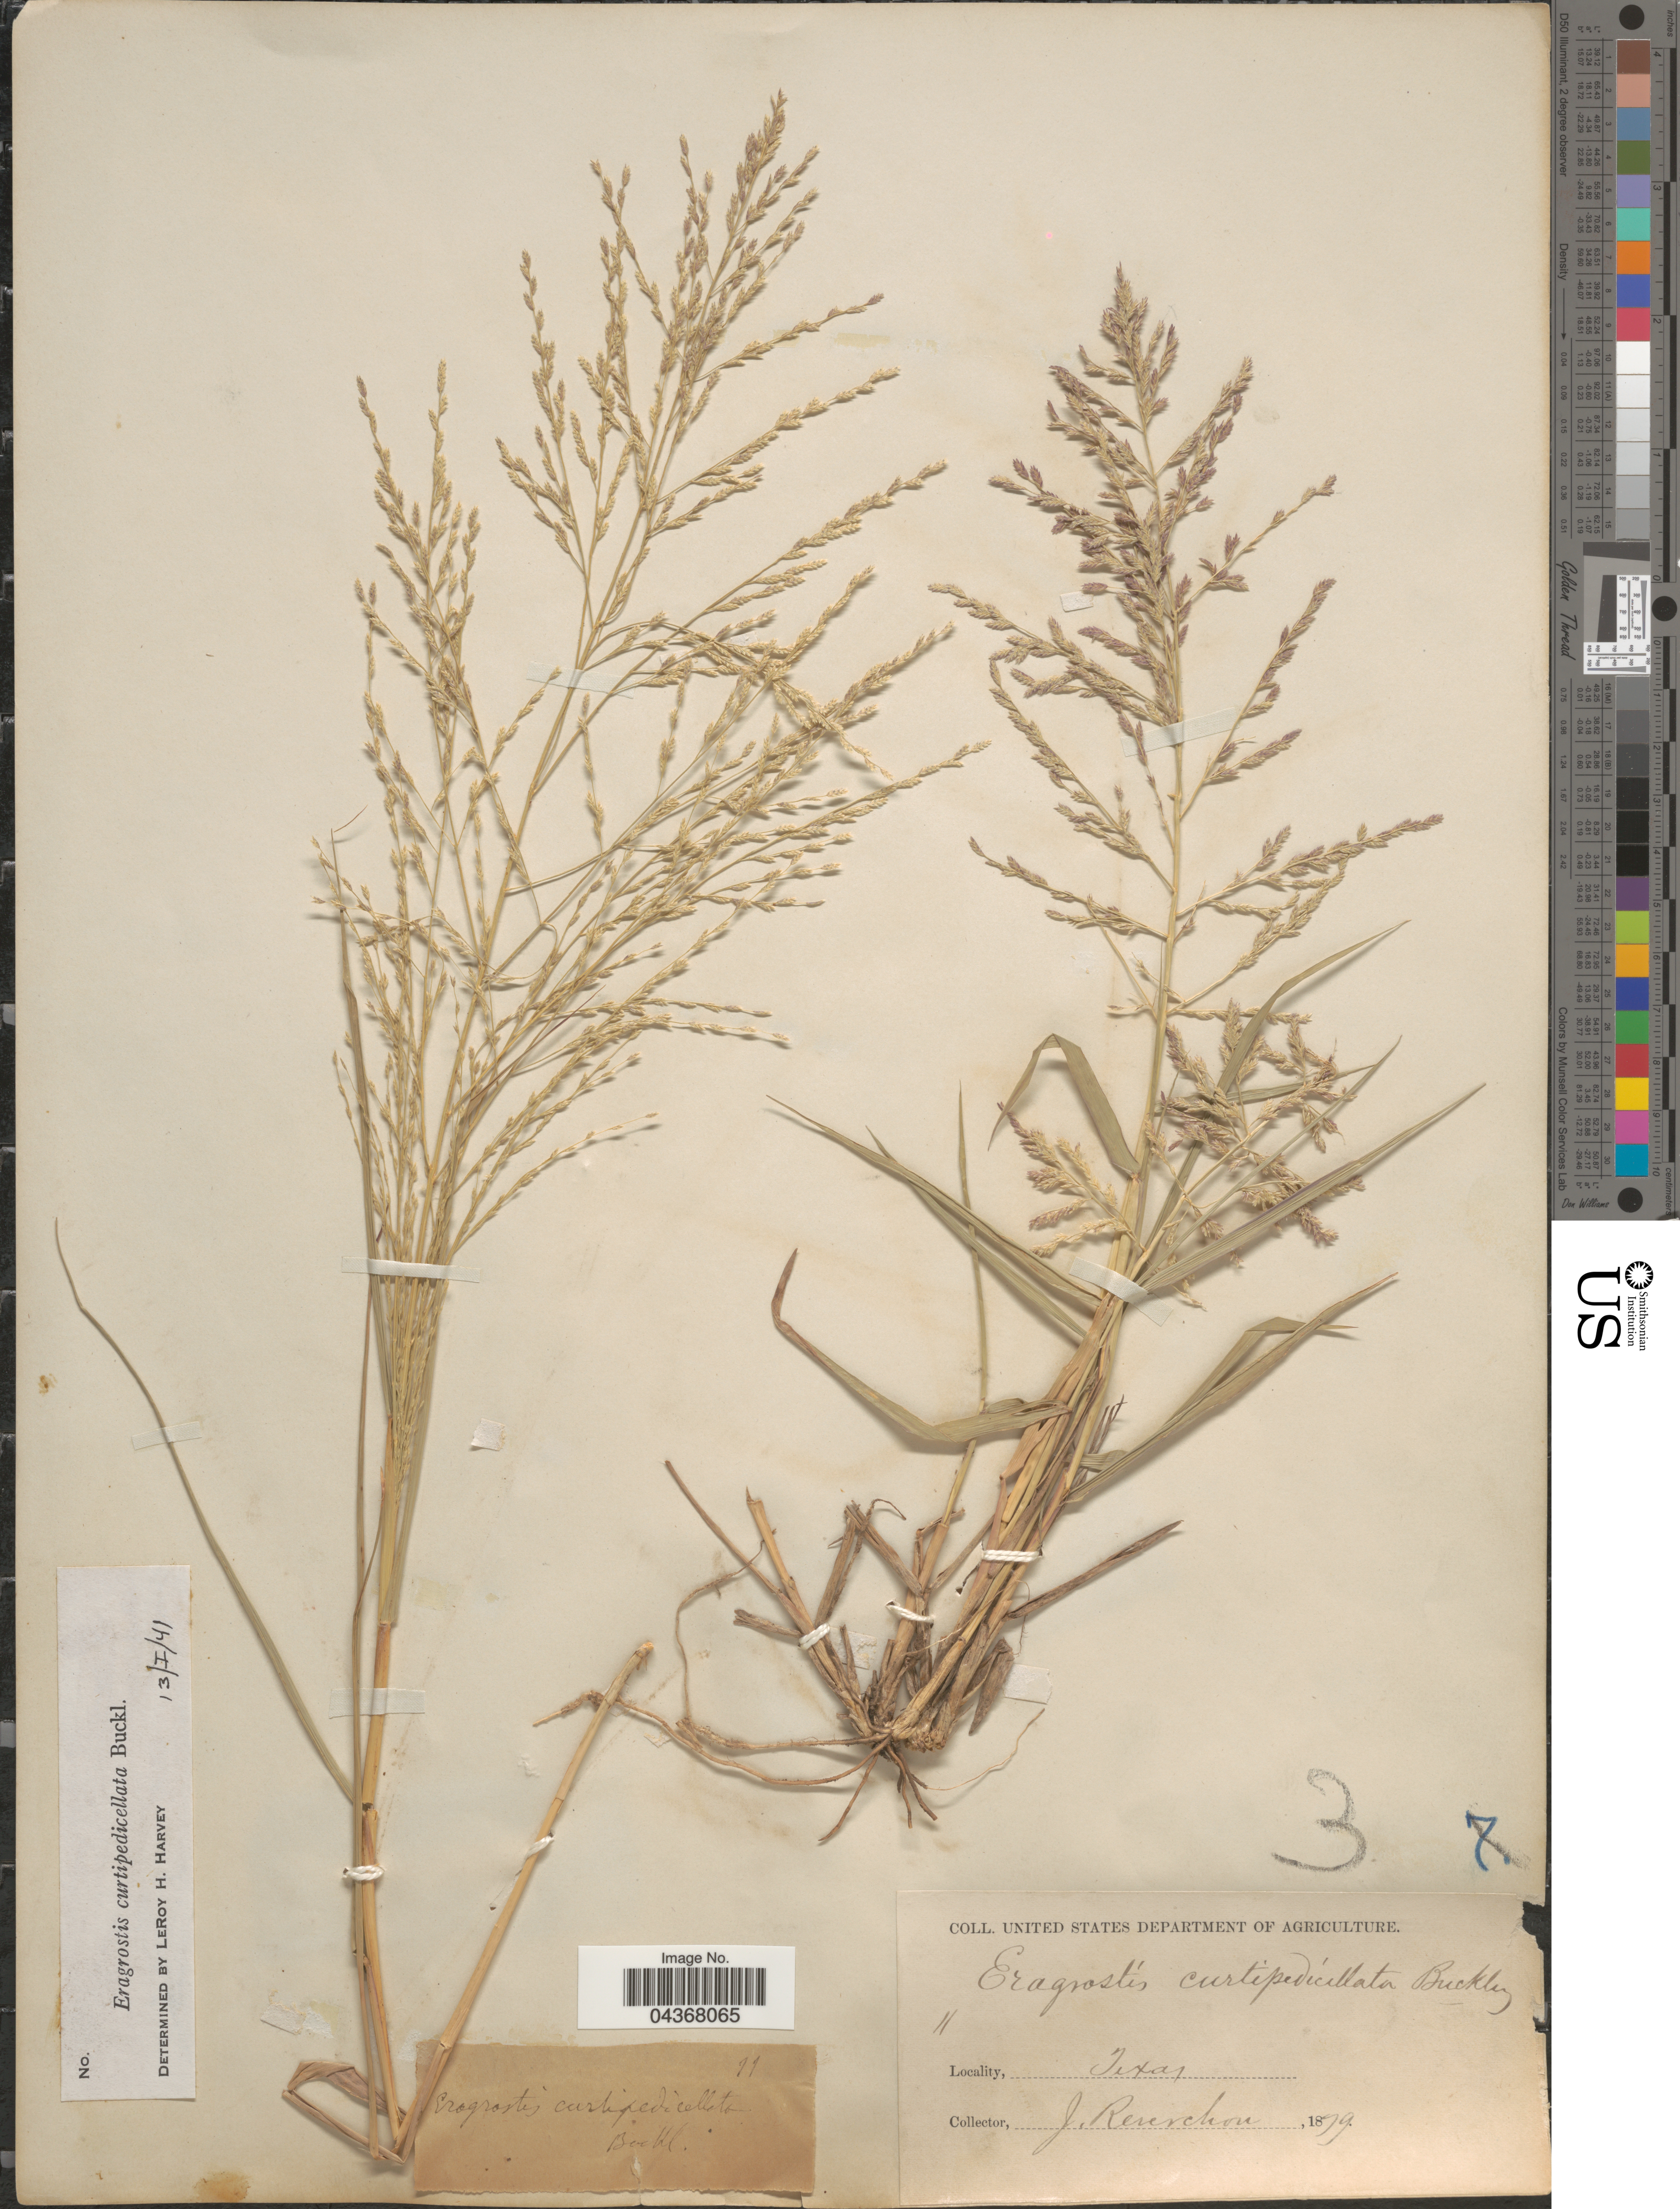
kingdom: Plantae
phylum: Tracheophyta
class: Liliopsida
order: Poales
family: Poaceae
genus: Eragrostis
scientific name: Eragrostis curtipedicellata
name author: Buckley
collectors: J. Reverchon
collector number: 11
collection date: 1879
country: United States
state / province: Texas